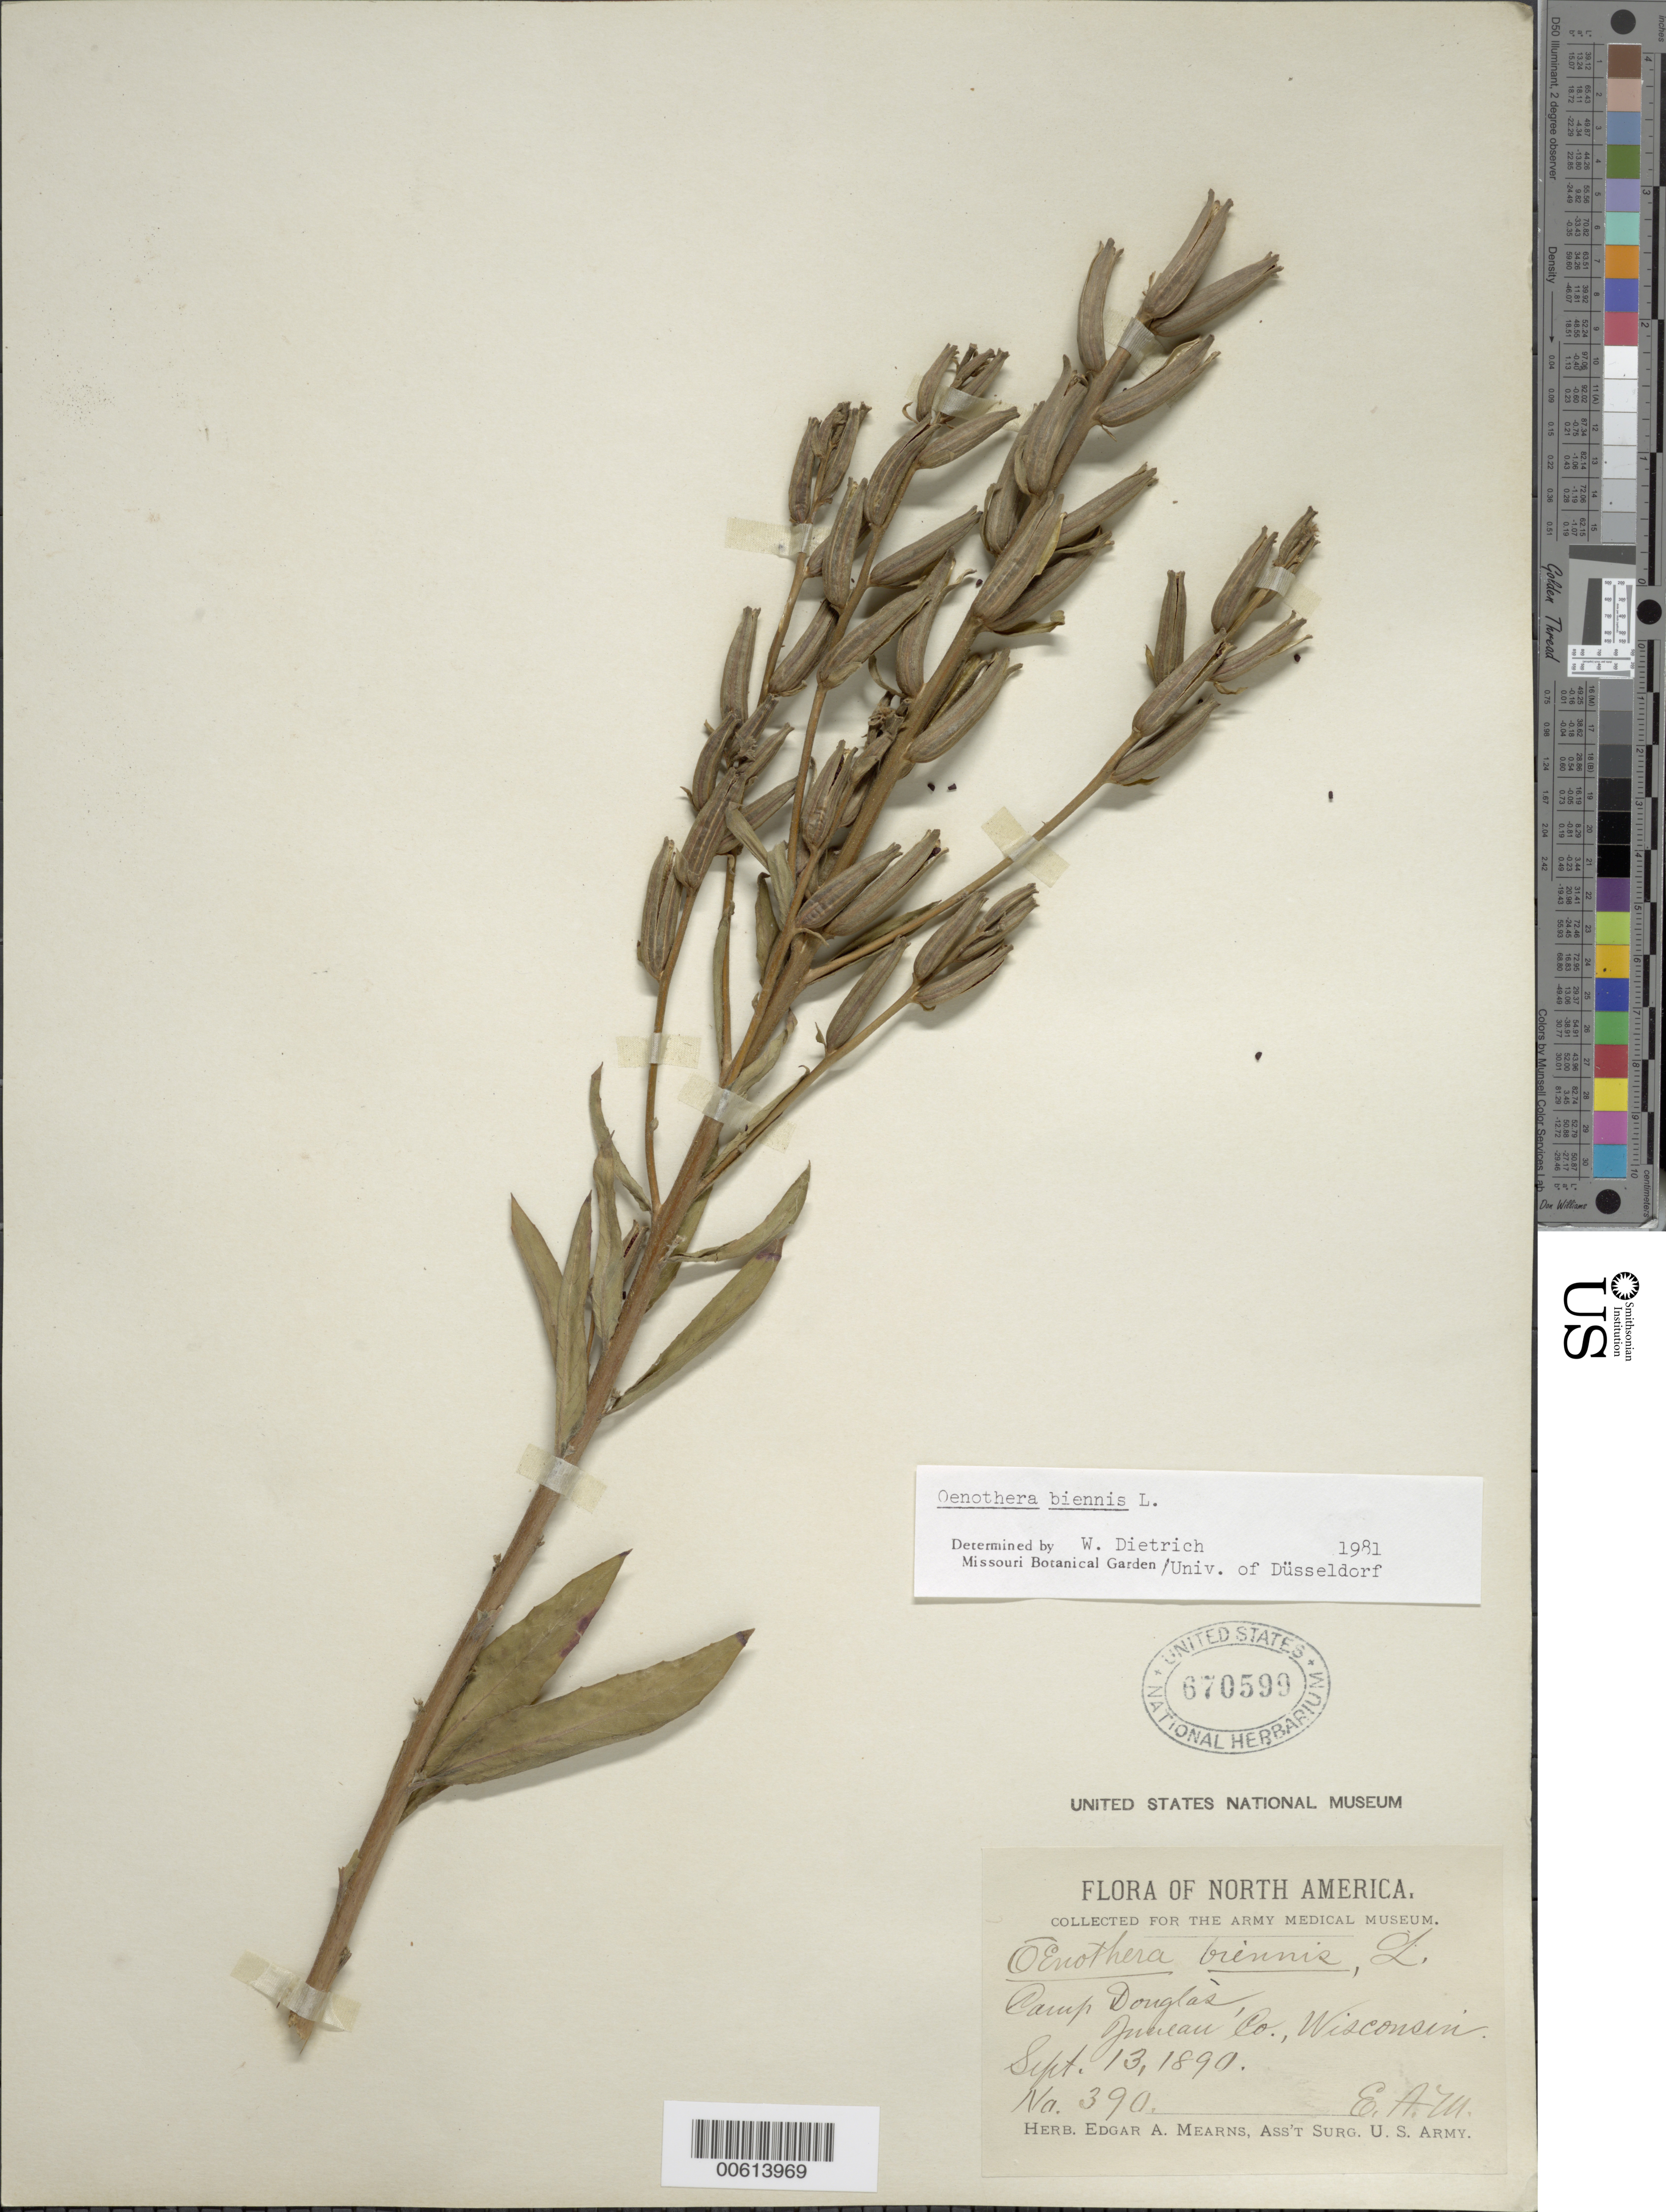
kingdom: Plantae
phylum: Tracheophyta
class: Magnoliopsida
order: Myrtales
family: Onagraceae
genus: Oenothera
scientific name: Oenothera biennis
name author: L.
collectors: E. A. Mearns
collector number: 390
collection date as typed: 13 Sep 1890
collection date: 1890-09-13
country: United States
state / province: Wisconsin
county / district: Juneau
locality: Camp Douglas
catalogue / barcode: US 670599